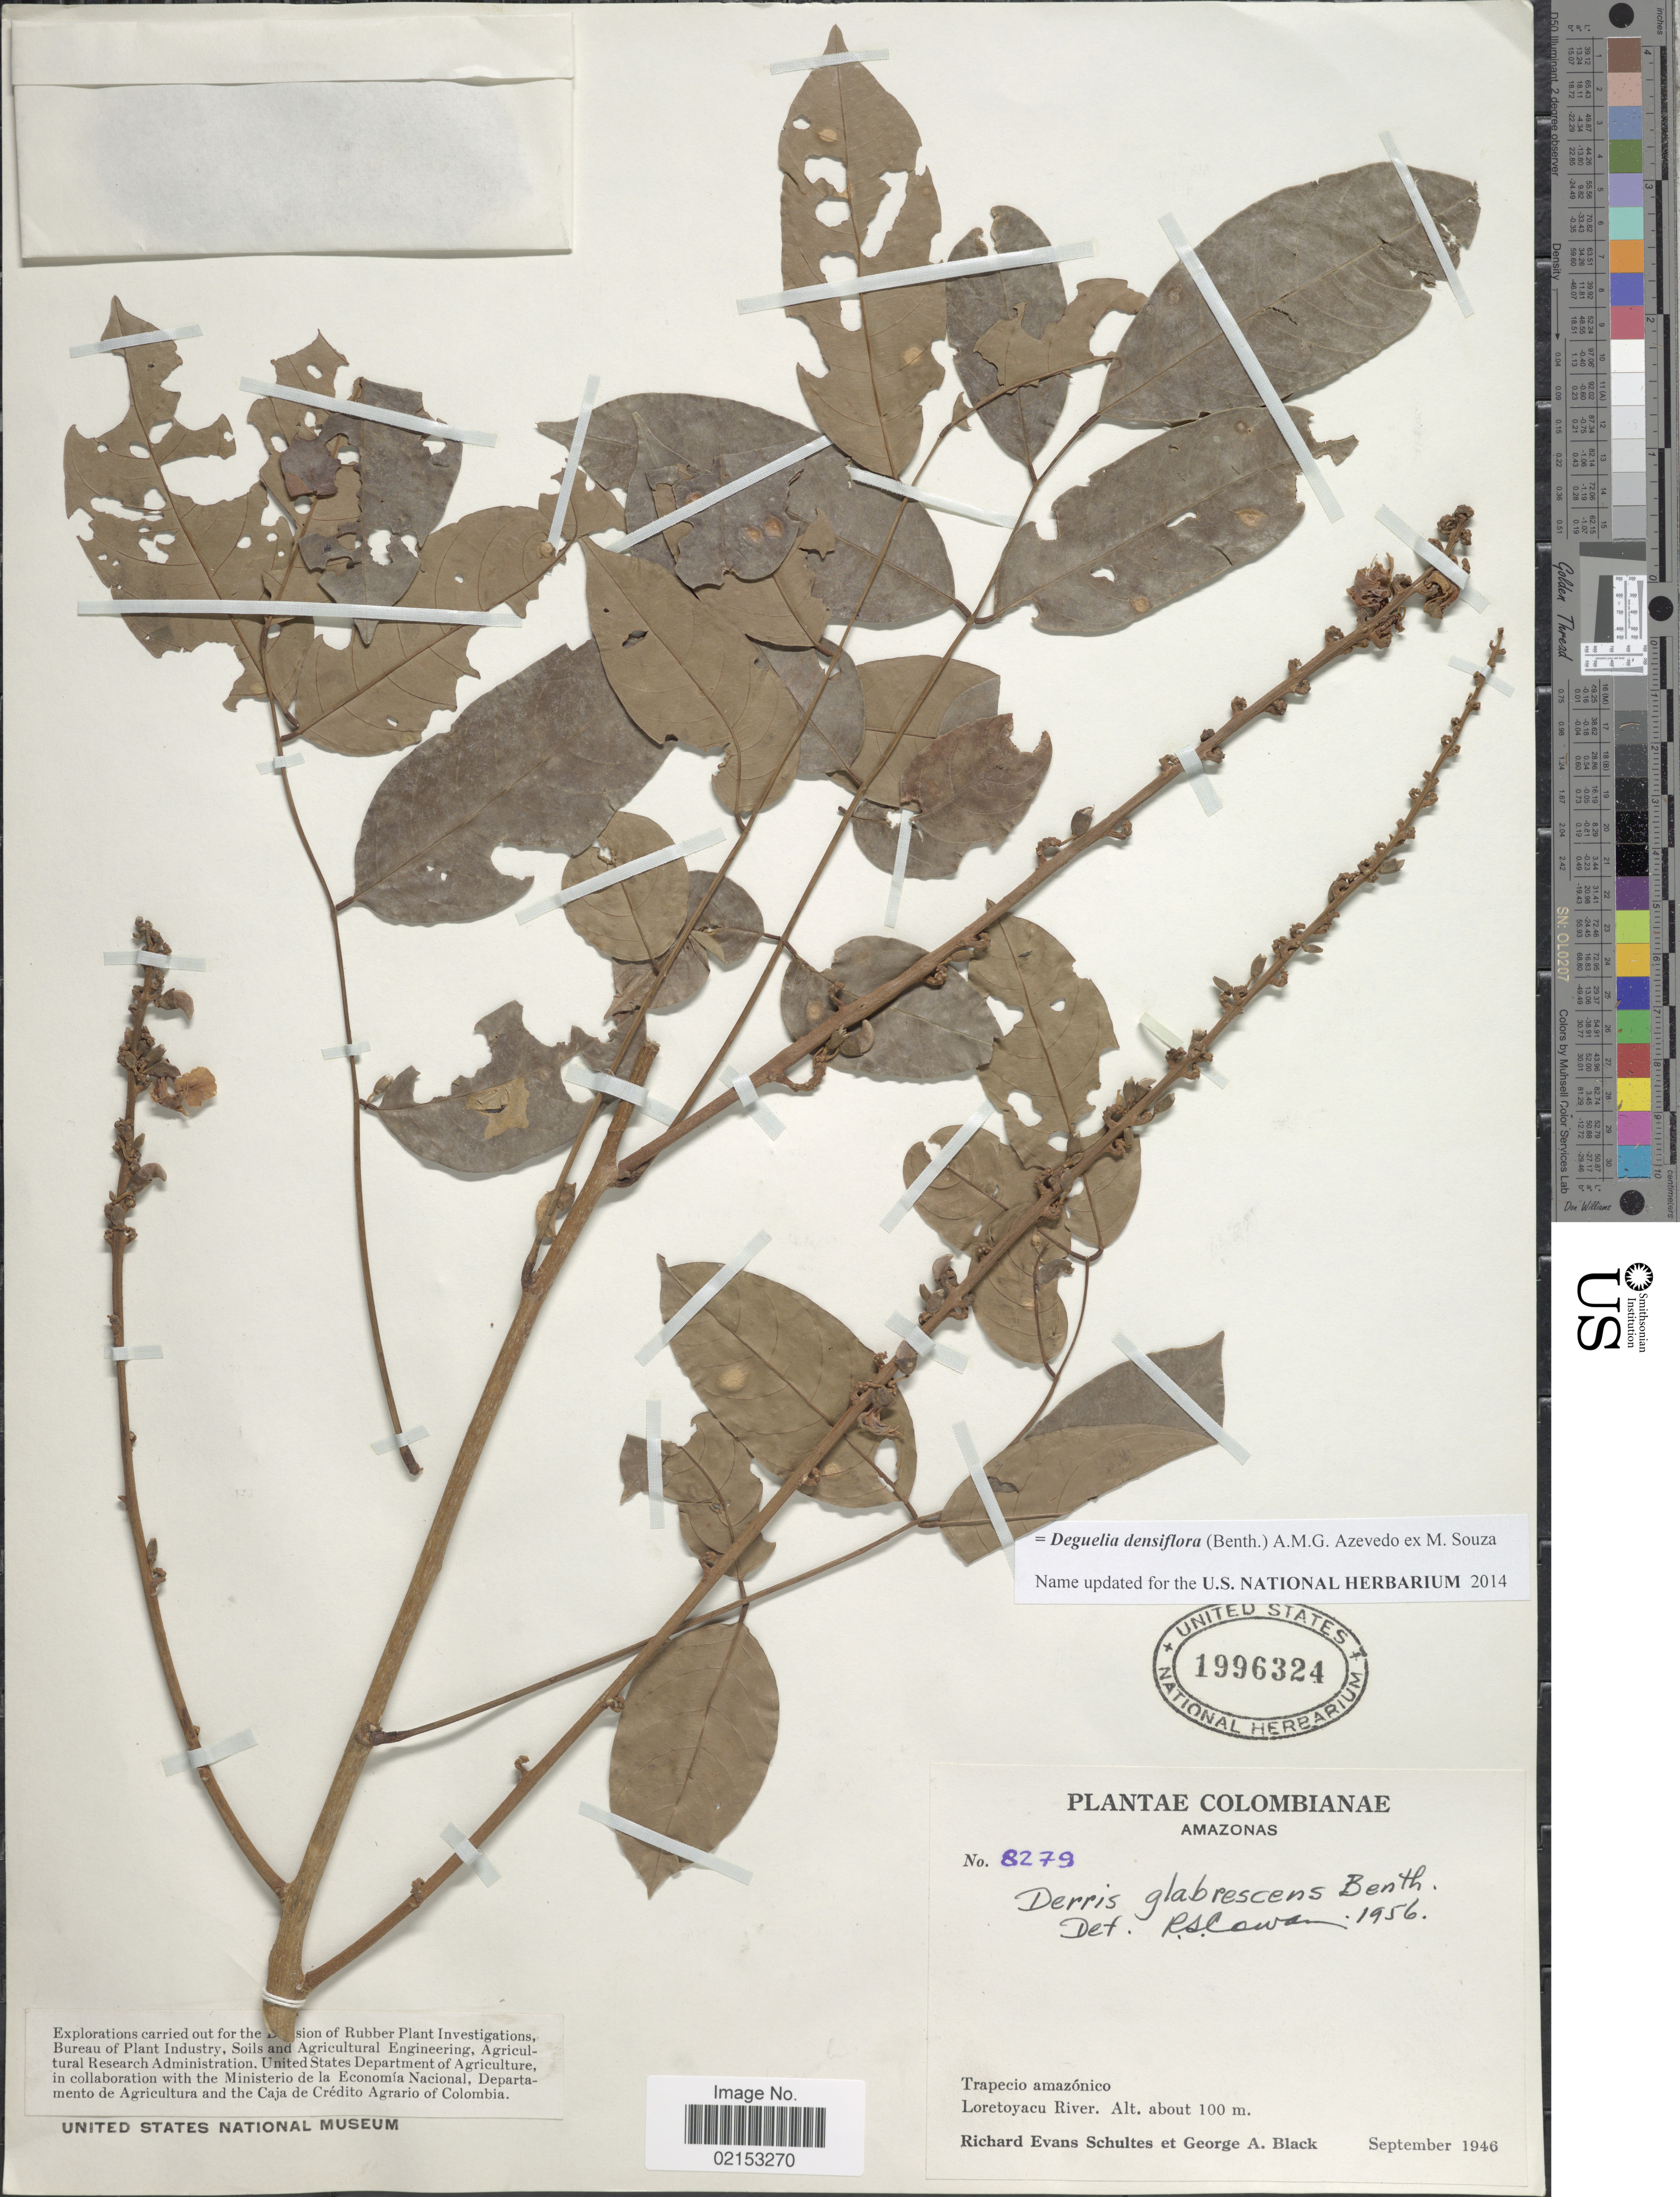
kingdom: Plantae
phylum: Tracheophyta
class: Magnoliopsida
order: Fabales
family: Fabaceae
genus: Deguelia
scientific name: Deguelia densiflora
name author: (Benth.) A.M.G. Azevedo ex M. Sousa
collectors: R. E. Schultes & G. A. Black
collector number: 8279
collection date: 1946-09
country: Colombia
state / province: Amazônas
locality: Colombianae, Trapecio amazonico, Loretoyacu River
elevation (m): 100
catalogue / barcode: US 1996324